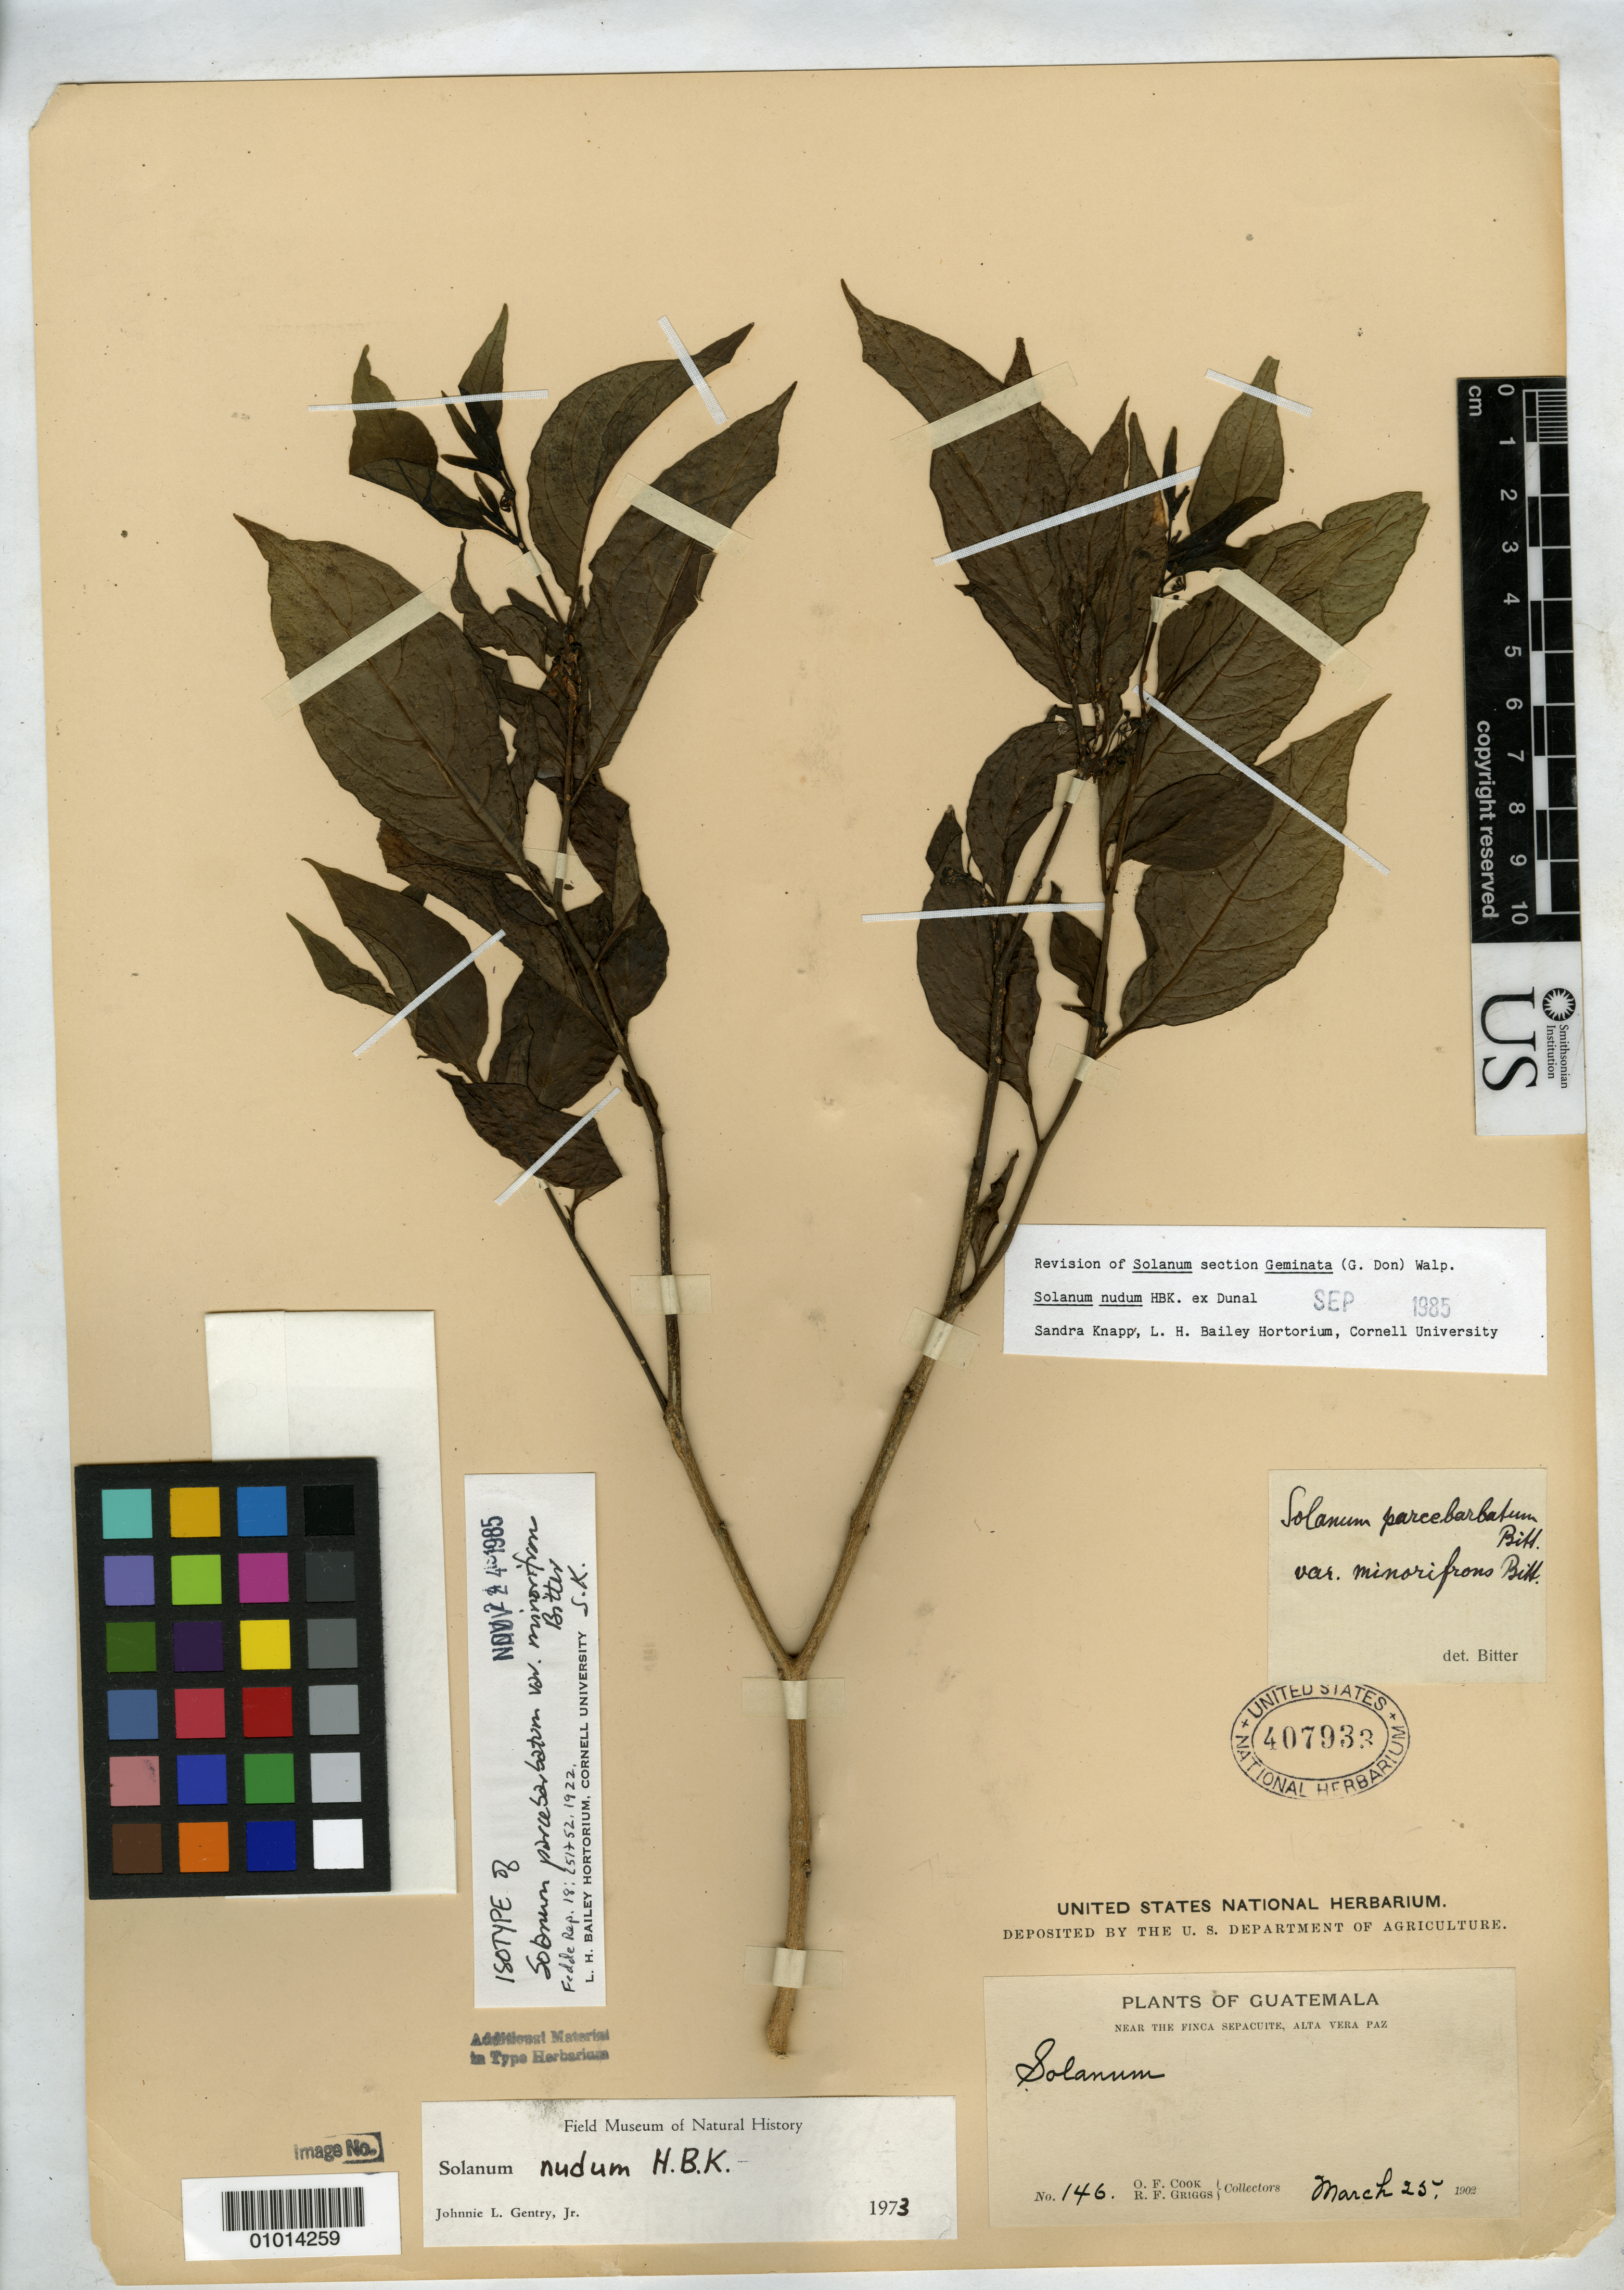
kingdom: Plantae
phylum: Tracheophyta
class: Magnoliopsida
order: Solanales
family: Solanaceae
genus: Solanum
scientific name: Solanum parcebarbatum var. minorifrons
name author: Bitter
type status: Isotype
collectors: O. F. Cook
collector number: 146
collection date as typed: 25 Mar 1902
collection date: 1902-03-25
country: Guatemala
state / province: Alta Verapaz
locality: Near Finca Sepacuite.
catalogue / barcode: US 407933